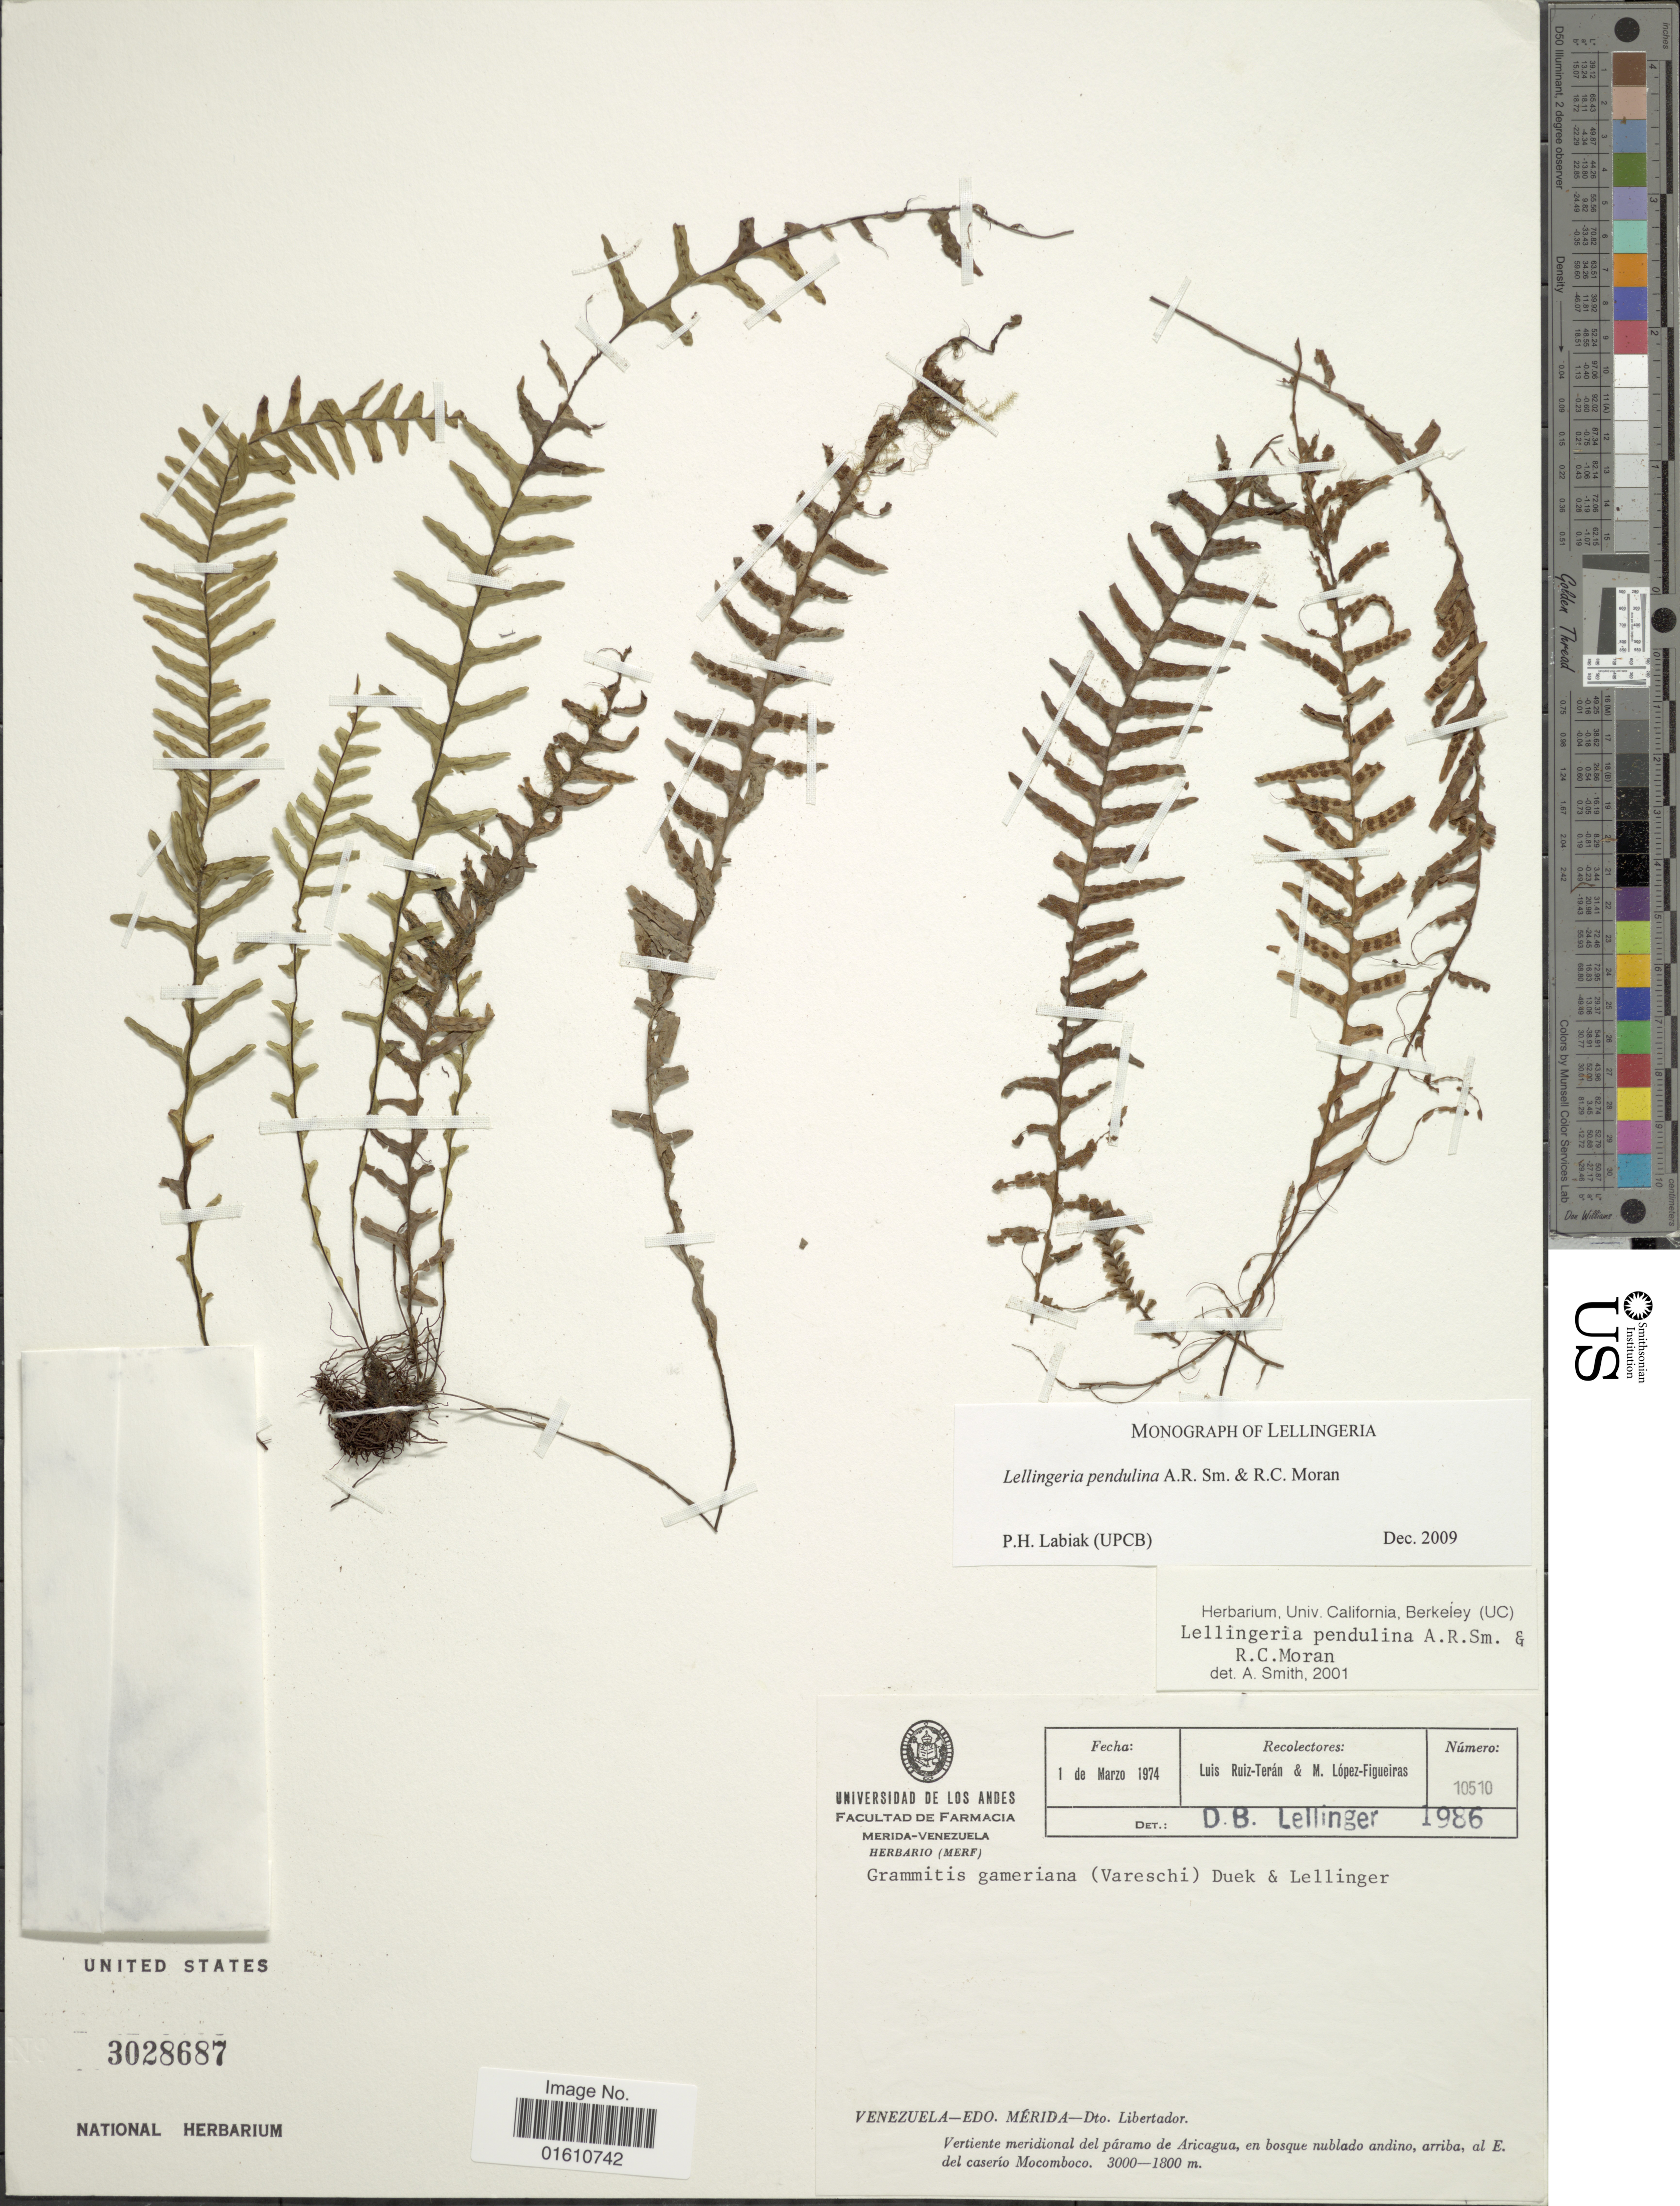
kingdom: Plantae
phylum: Tracheophyta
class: Polypodiopsida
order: Polypodiales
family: Polypodiaceae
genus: Lellingeria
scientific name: Lellingeria pendulina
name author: A.R. Sm. & R.C. Moran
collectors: L. E. Ruíz-Terán & M. Lopéz-F.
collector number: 10510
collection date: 1974-03-01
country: Venezuela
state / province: Mérida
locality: Venezuela, Edo. Merida, Dto. Libertador, vertiente meridional del paramo de Aricagua, en bosque nublado andino, arriba, al E. del caserio Mocomboco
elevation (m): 1800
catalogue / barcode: US 3028687